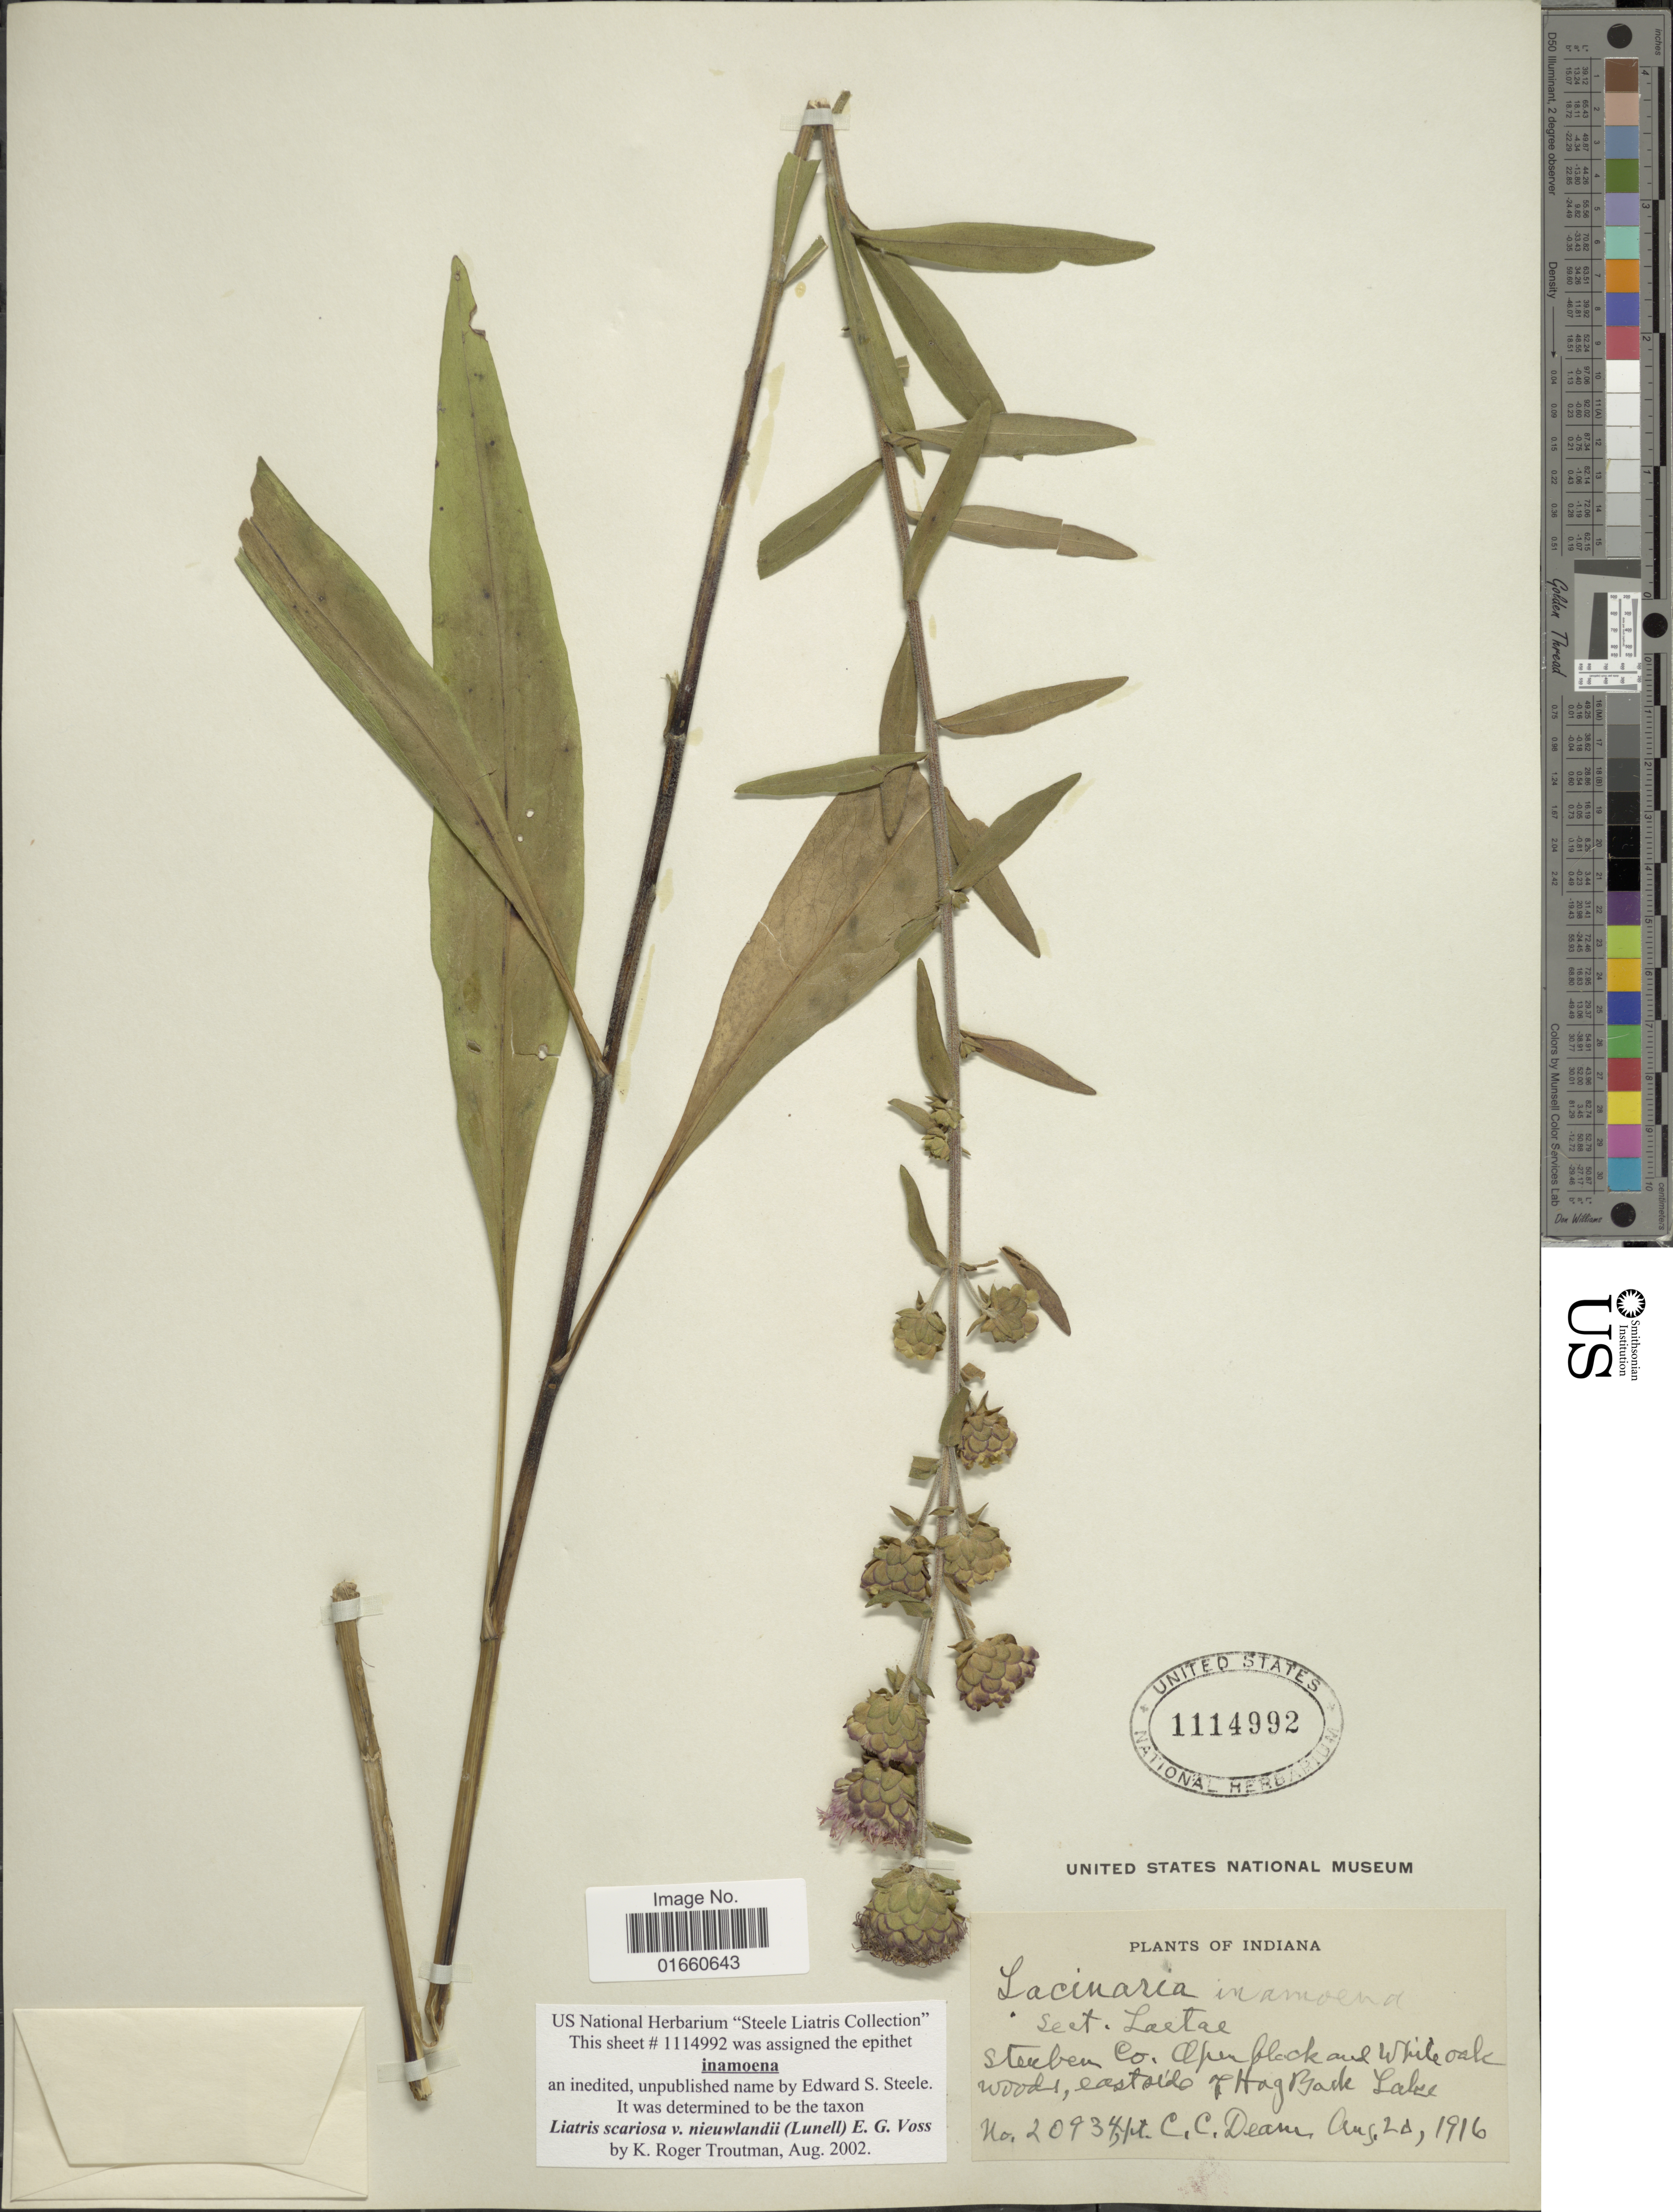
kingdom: Plantae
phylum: Tracheophyta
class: Magnoliopsida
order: Asterales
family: Asteraceae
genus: Liatris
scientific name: Liatris scariosa var. nieuwlandii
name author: (Lunell) E.G. Voss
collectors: C. C. Deam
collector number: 20934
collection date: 1916-08-20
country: United States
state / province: Indiana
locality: Stuben Co. Open black & White oak woods, eastside of Hagback Lake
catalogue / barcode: US 1114992